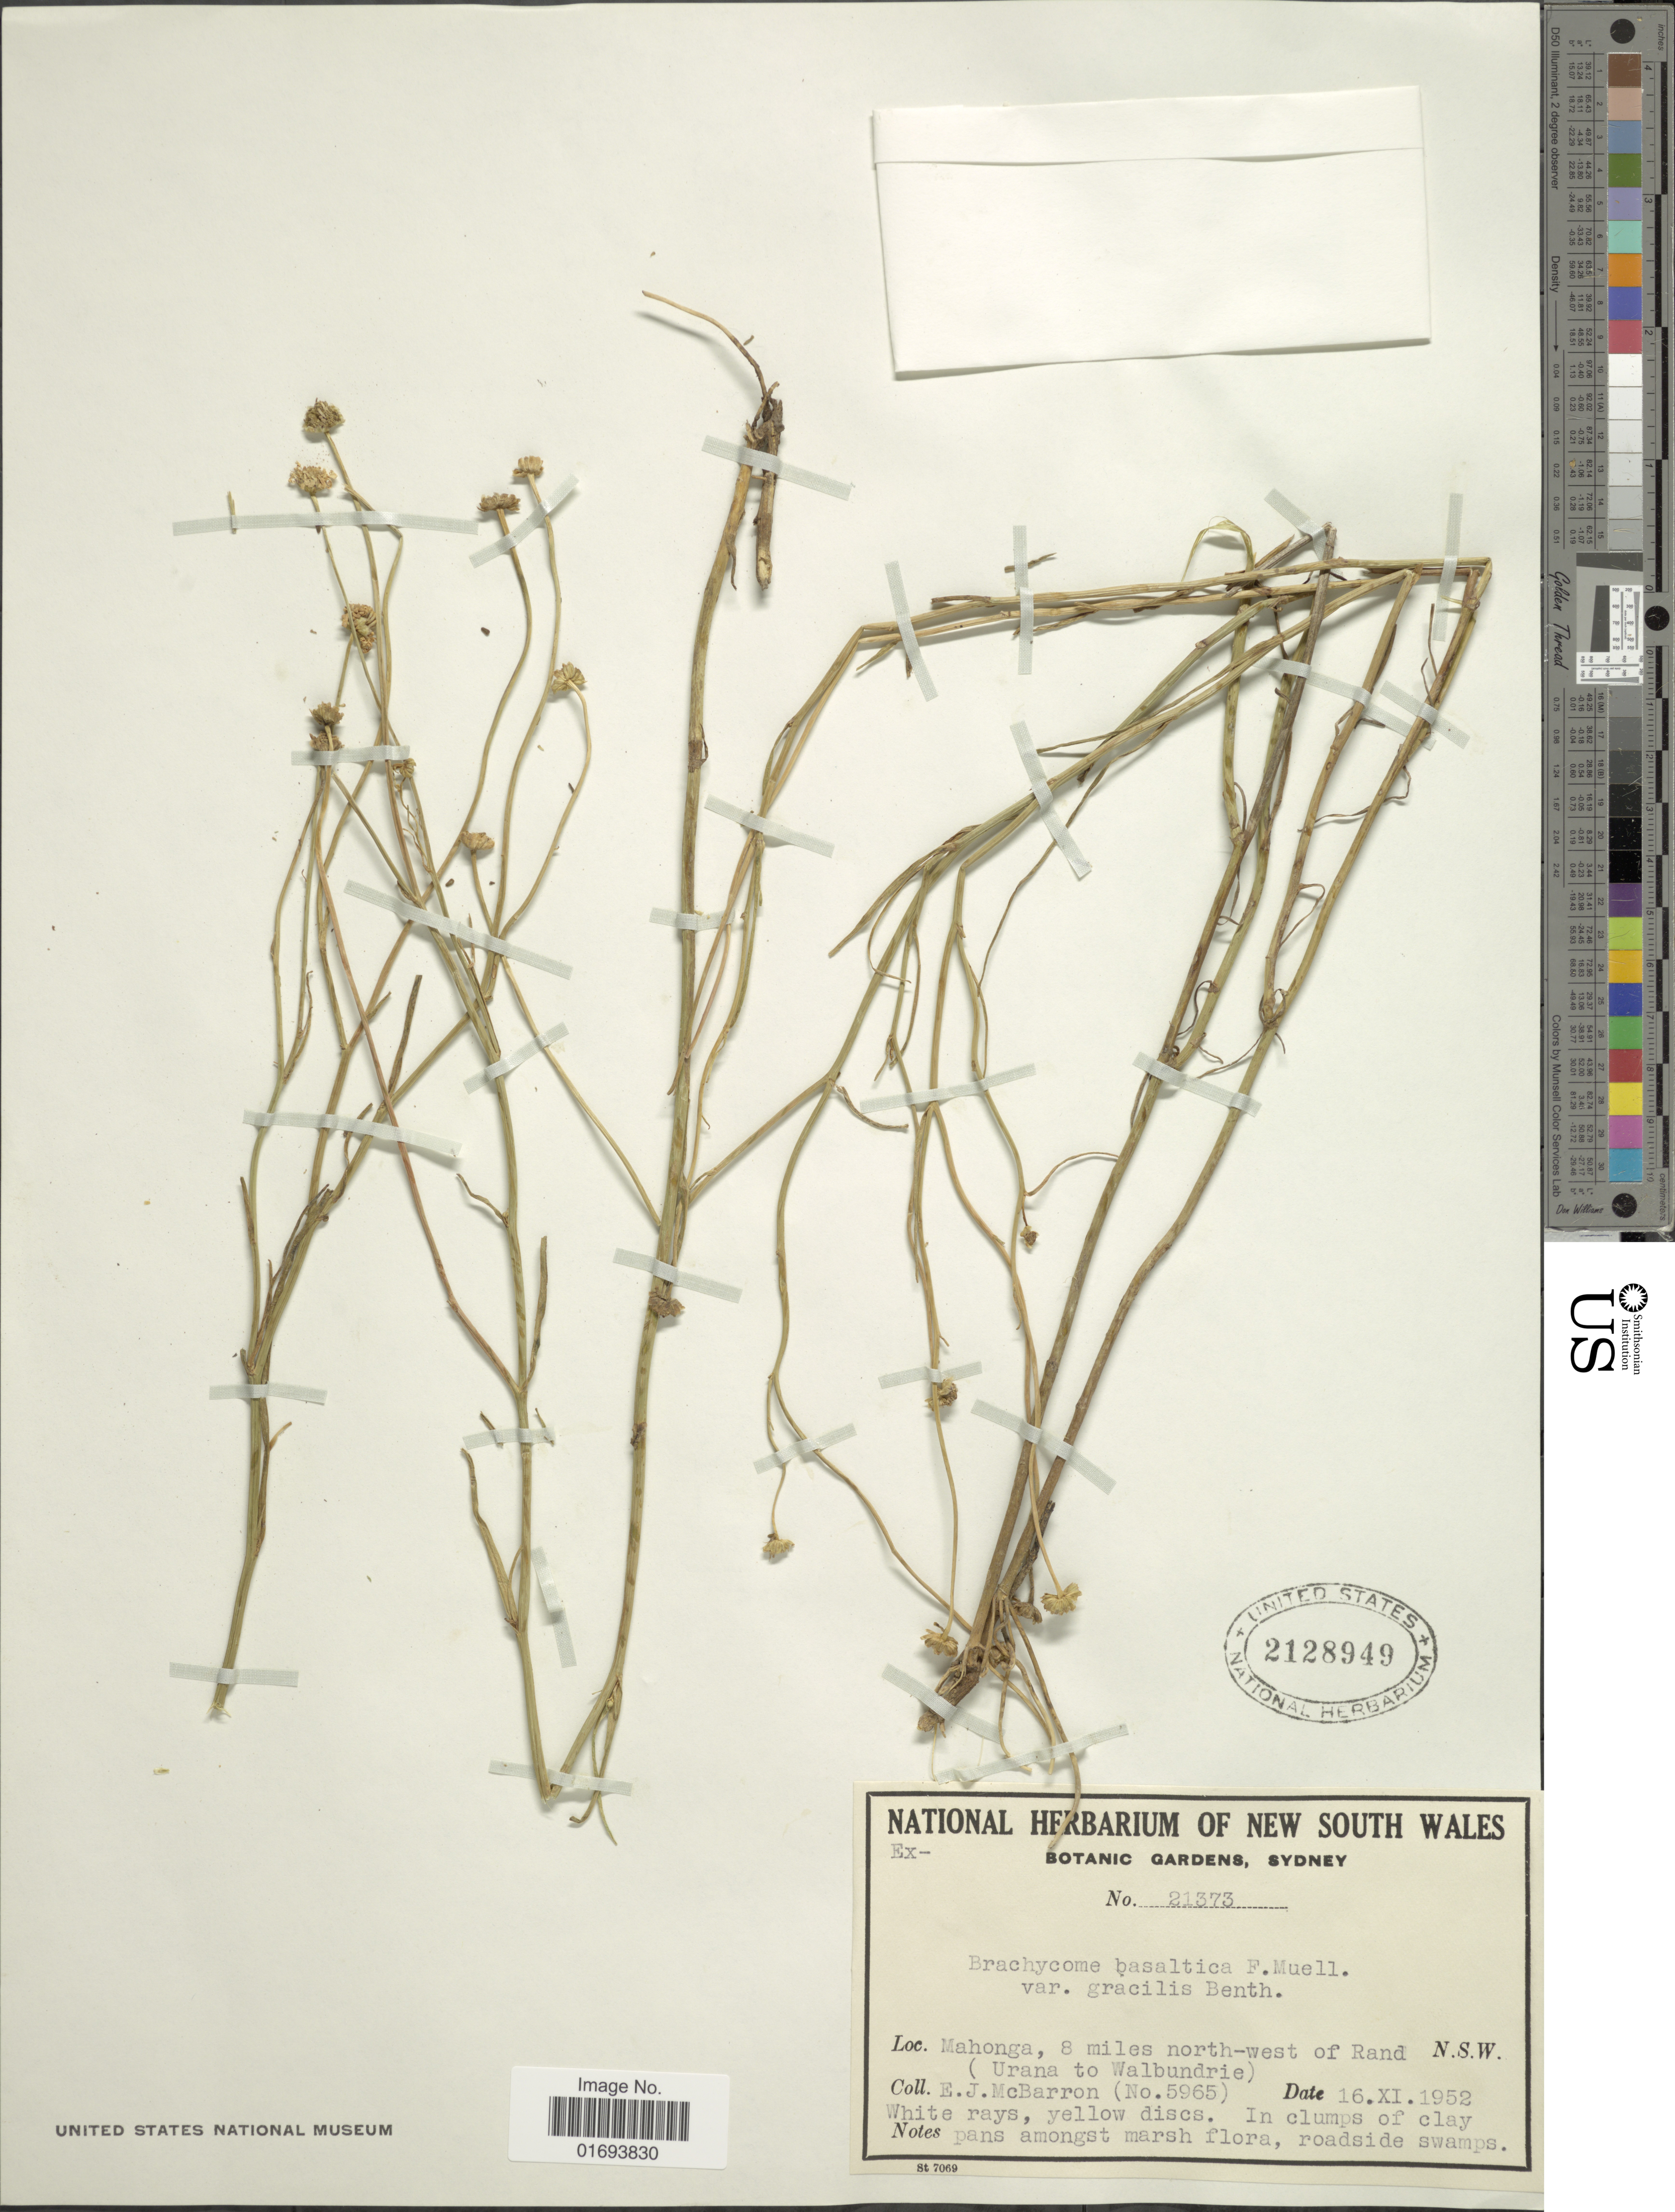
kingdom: Plantae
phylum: Tracheophyta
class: Magnoliopsida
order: Asterales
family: Asteraceae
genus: Brachyscome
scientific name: Brachyscome basaltica var. gracilis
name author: Benth.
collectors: E. McBarron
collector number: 5965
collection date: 1952-11-16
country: Australia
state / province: New South Wales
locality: Mahonga, 8 miles north-west of Rand (Urana to Walbundrie)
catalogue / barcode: US 2128949